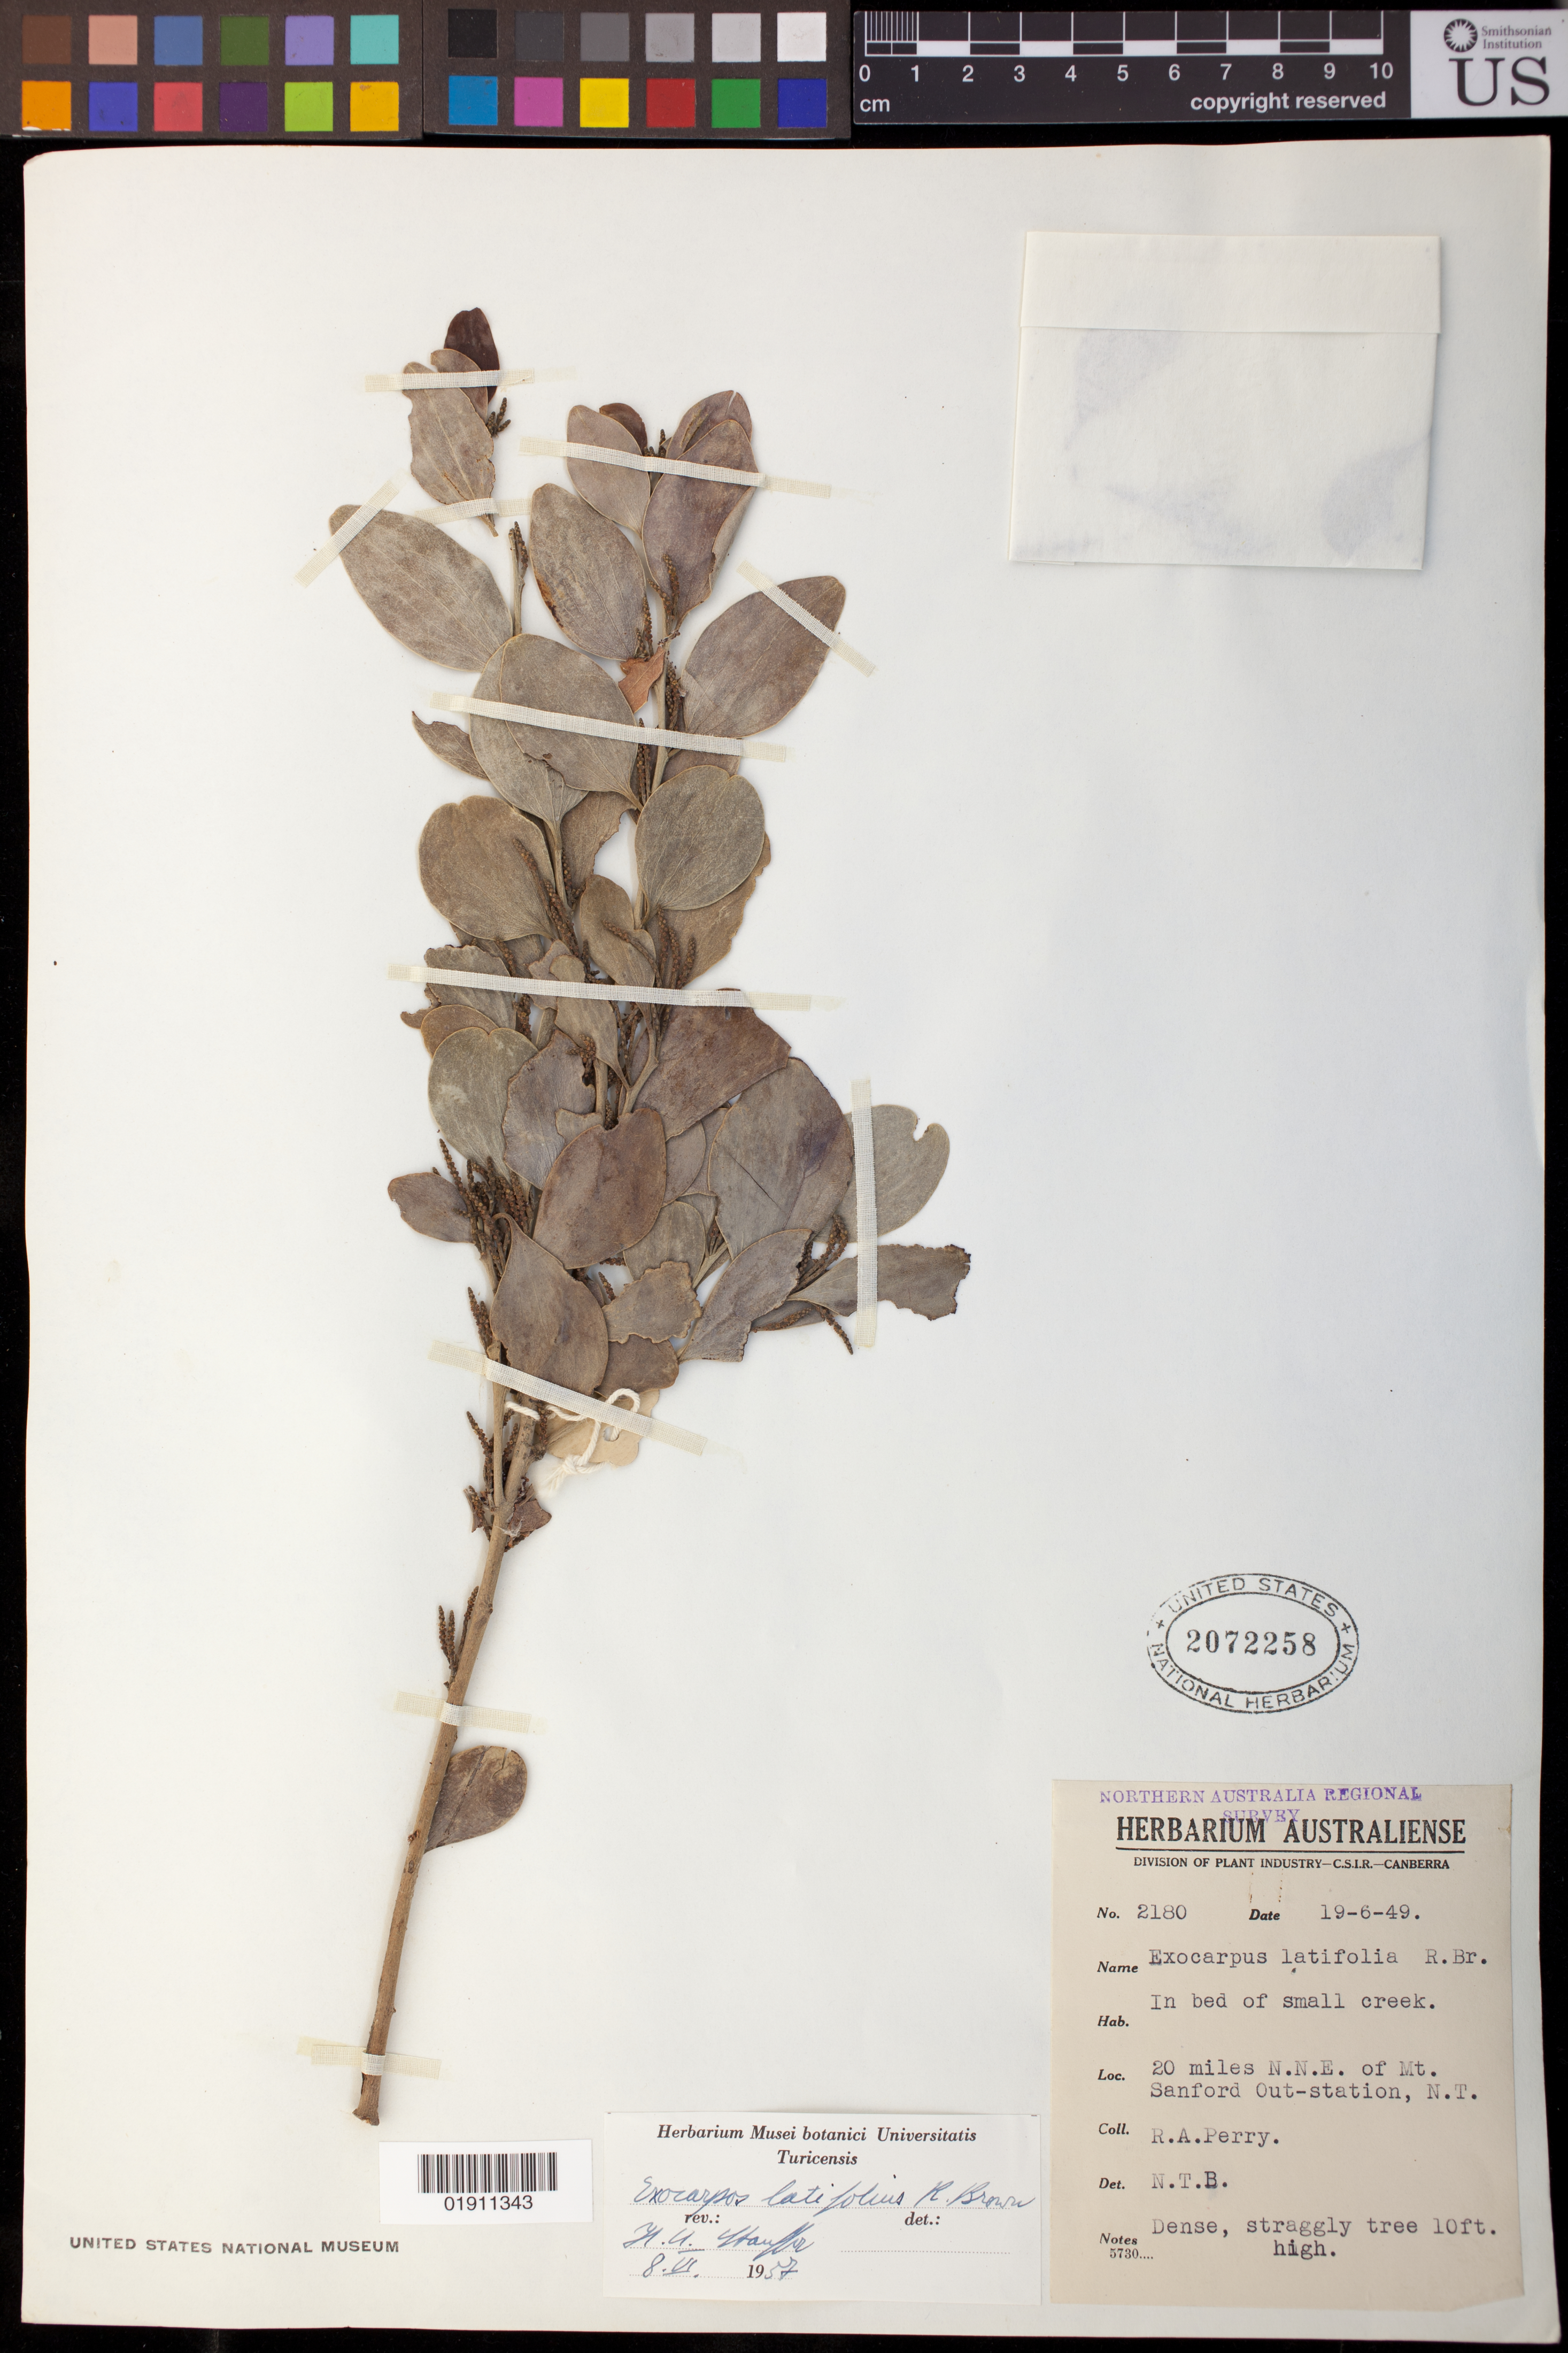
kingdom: Plantae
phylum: Tracheophyta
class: Magnoliopsida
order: Santalales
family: Santalaceae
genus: Exocarpos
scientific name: Exocarpos latifolius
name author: R. Br.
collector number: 2180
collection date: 1949-06-19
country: Australia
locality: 20 miles N.N.E. of Mt. Sandford Out-station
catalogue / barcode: US 2072258